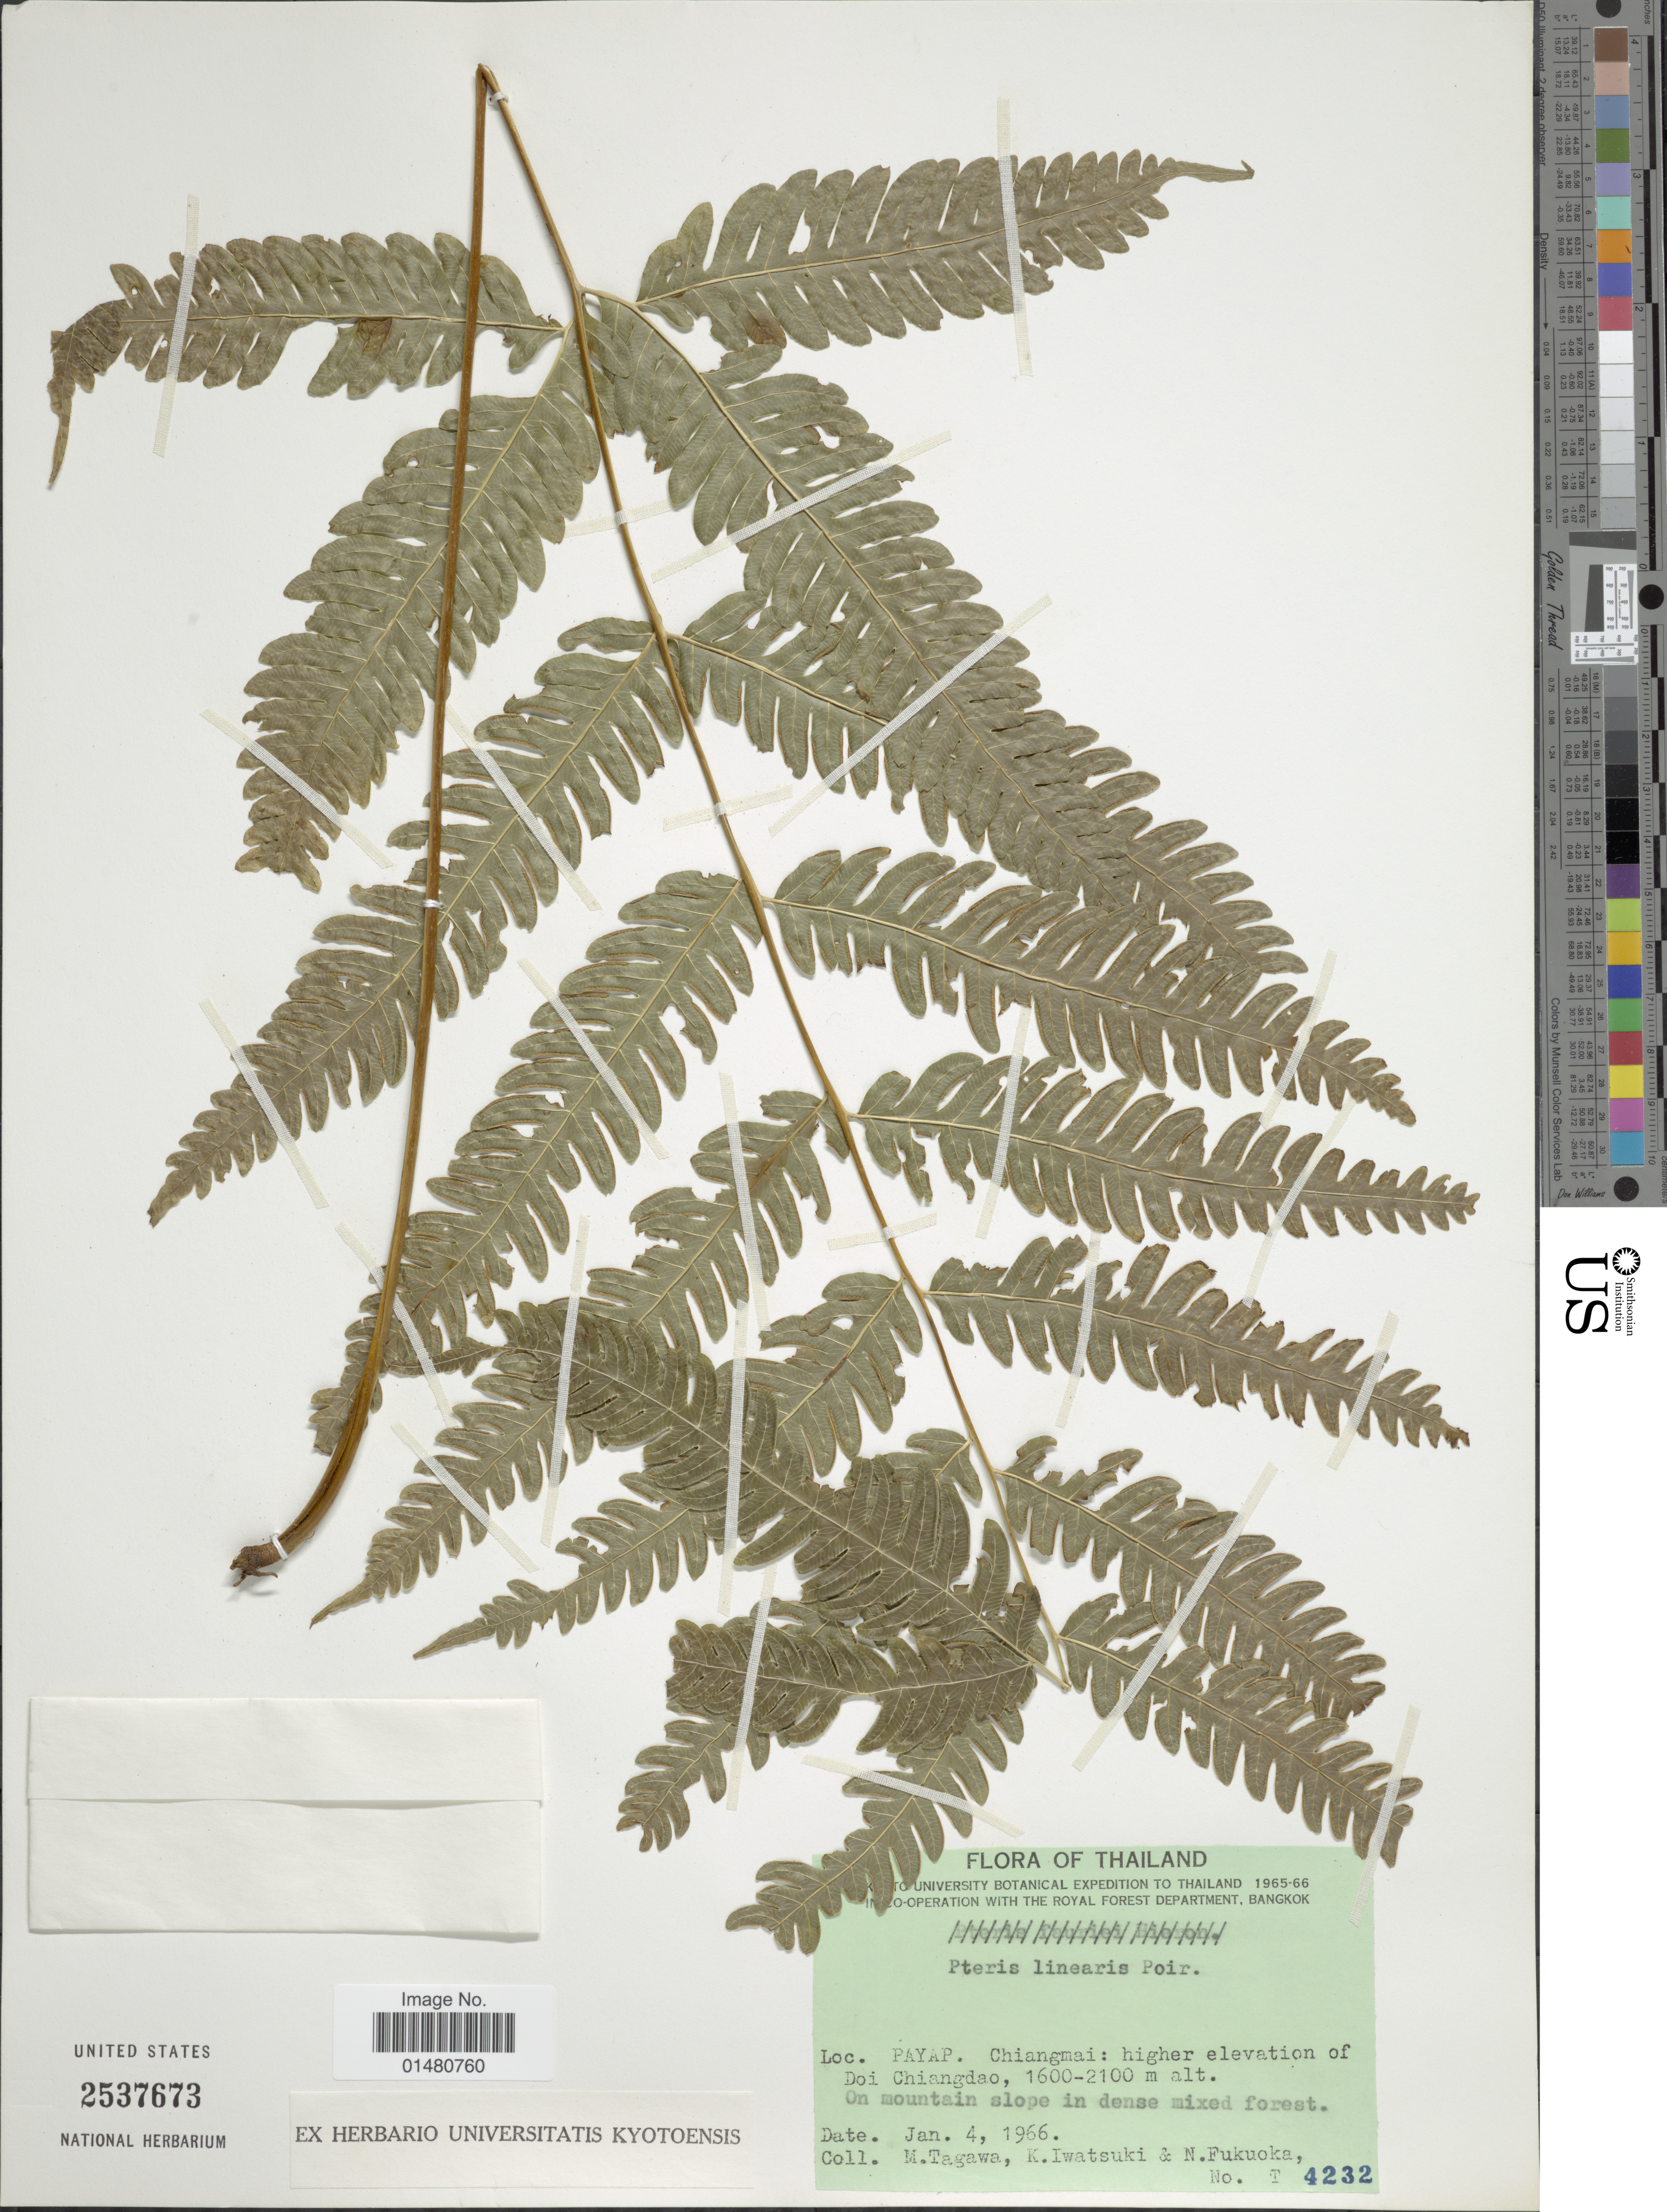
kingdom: Plantae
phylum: Tracheophyta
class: Polypodiopsida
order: Polypodiales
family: Pteridaceae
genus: Pteris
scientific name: Pteris linearis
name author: Poir.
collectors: M. Tagawa, K. Iwatsuki & N. Fukuoka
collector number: T 4232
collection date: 1966-01-04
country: Thailand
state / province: Chiang Mai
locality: Payap. Chiangmai: higher elevation of Doi Chiangdao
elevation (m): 1600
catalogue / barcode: US 2537673